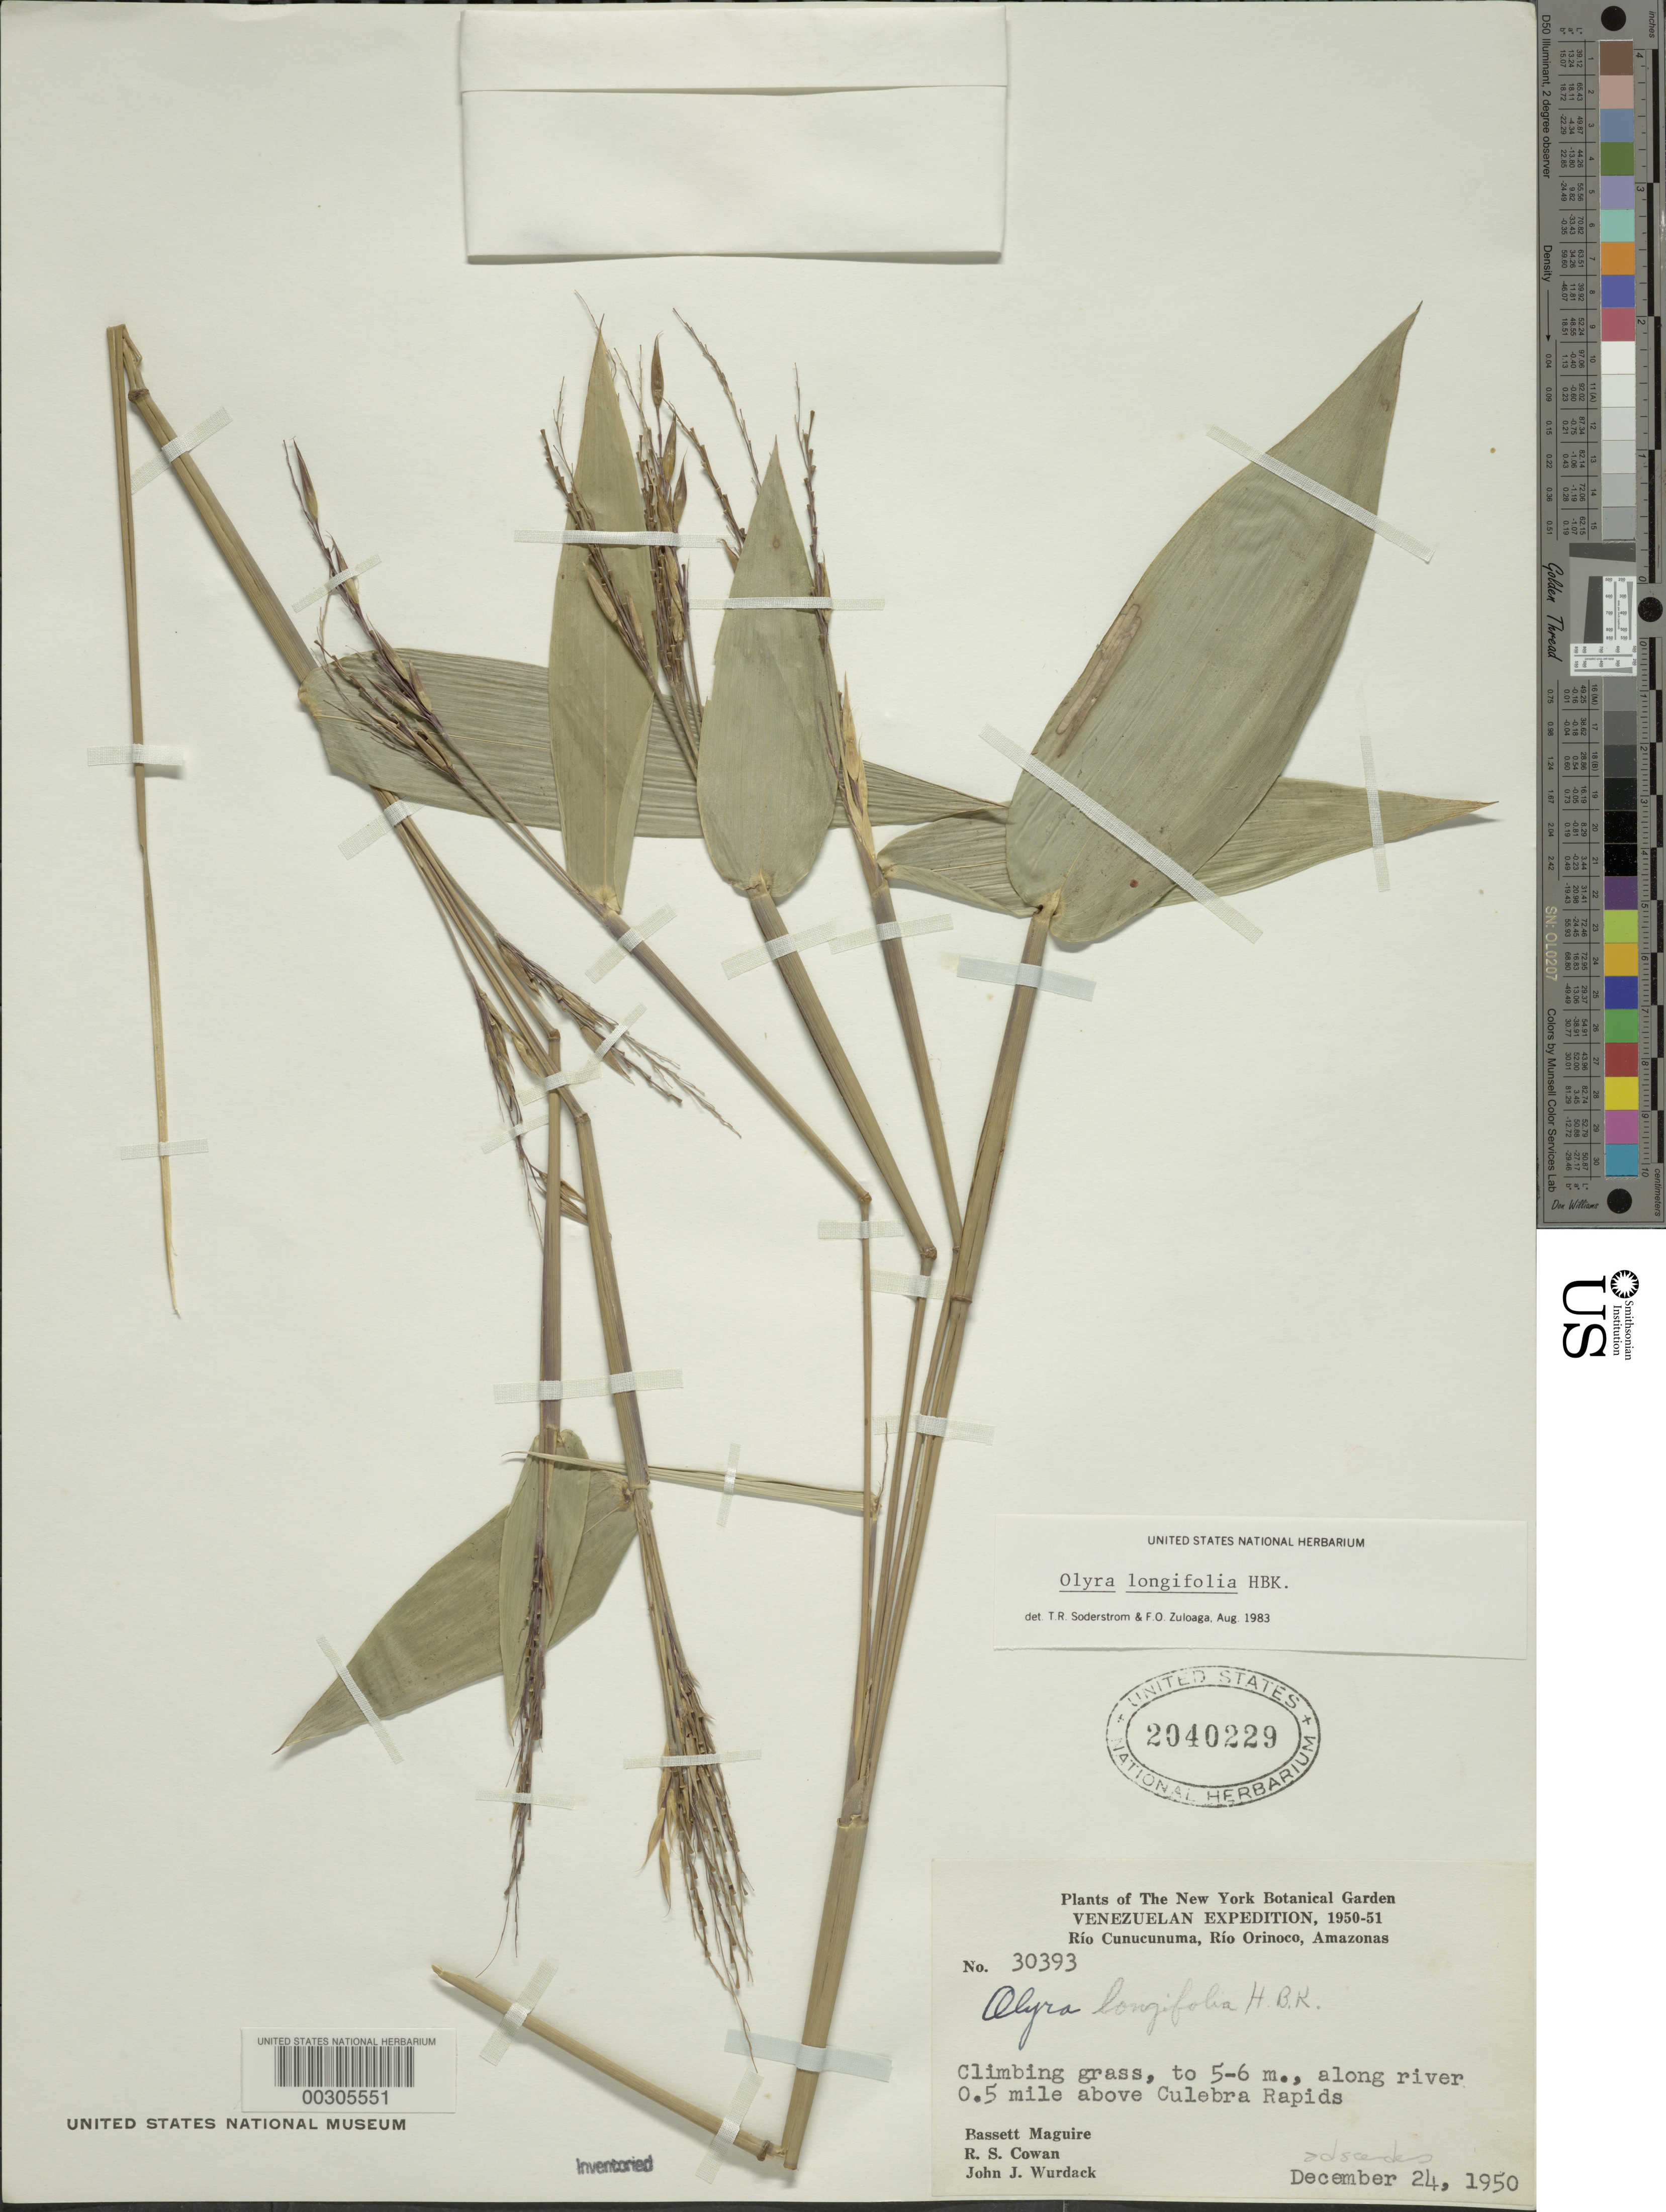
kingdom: Plantae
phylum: Tracheophyta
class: Liliopsida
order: Poales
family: Poaceae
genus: Olyra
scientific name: Olyra longifolia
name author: Kunth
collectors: B. Maguire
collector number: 30393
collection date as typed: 24 Dec 1950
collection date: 1950-12-24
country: Venezuela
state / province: Amazonas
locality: Rio Cunucunuma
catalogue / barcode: US 2040229